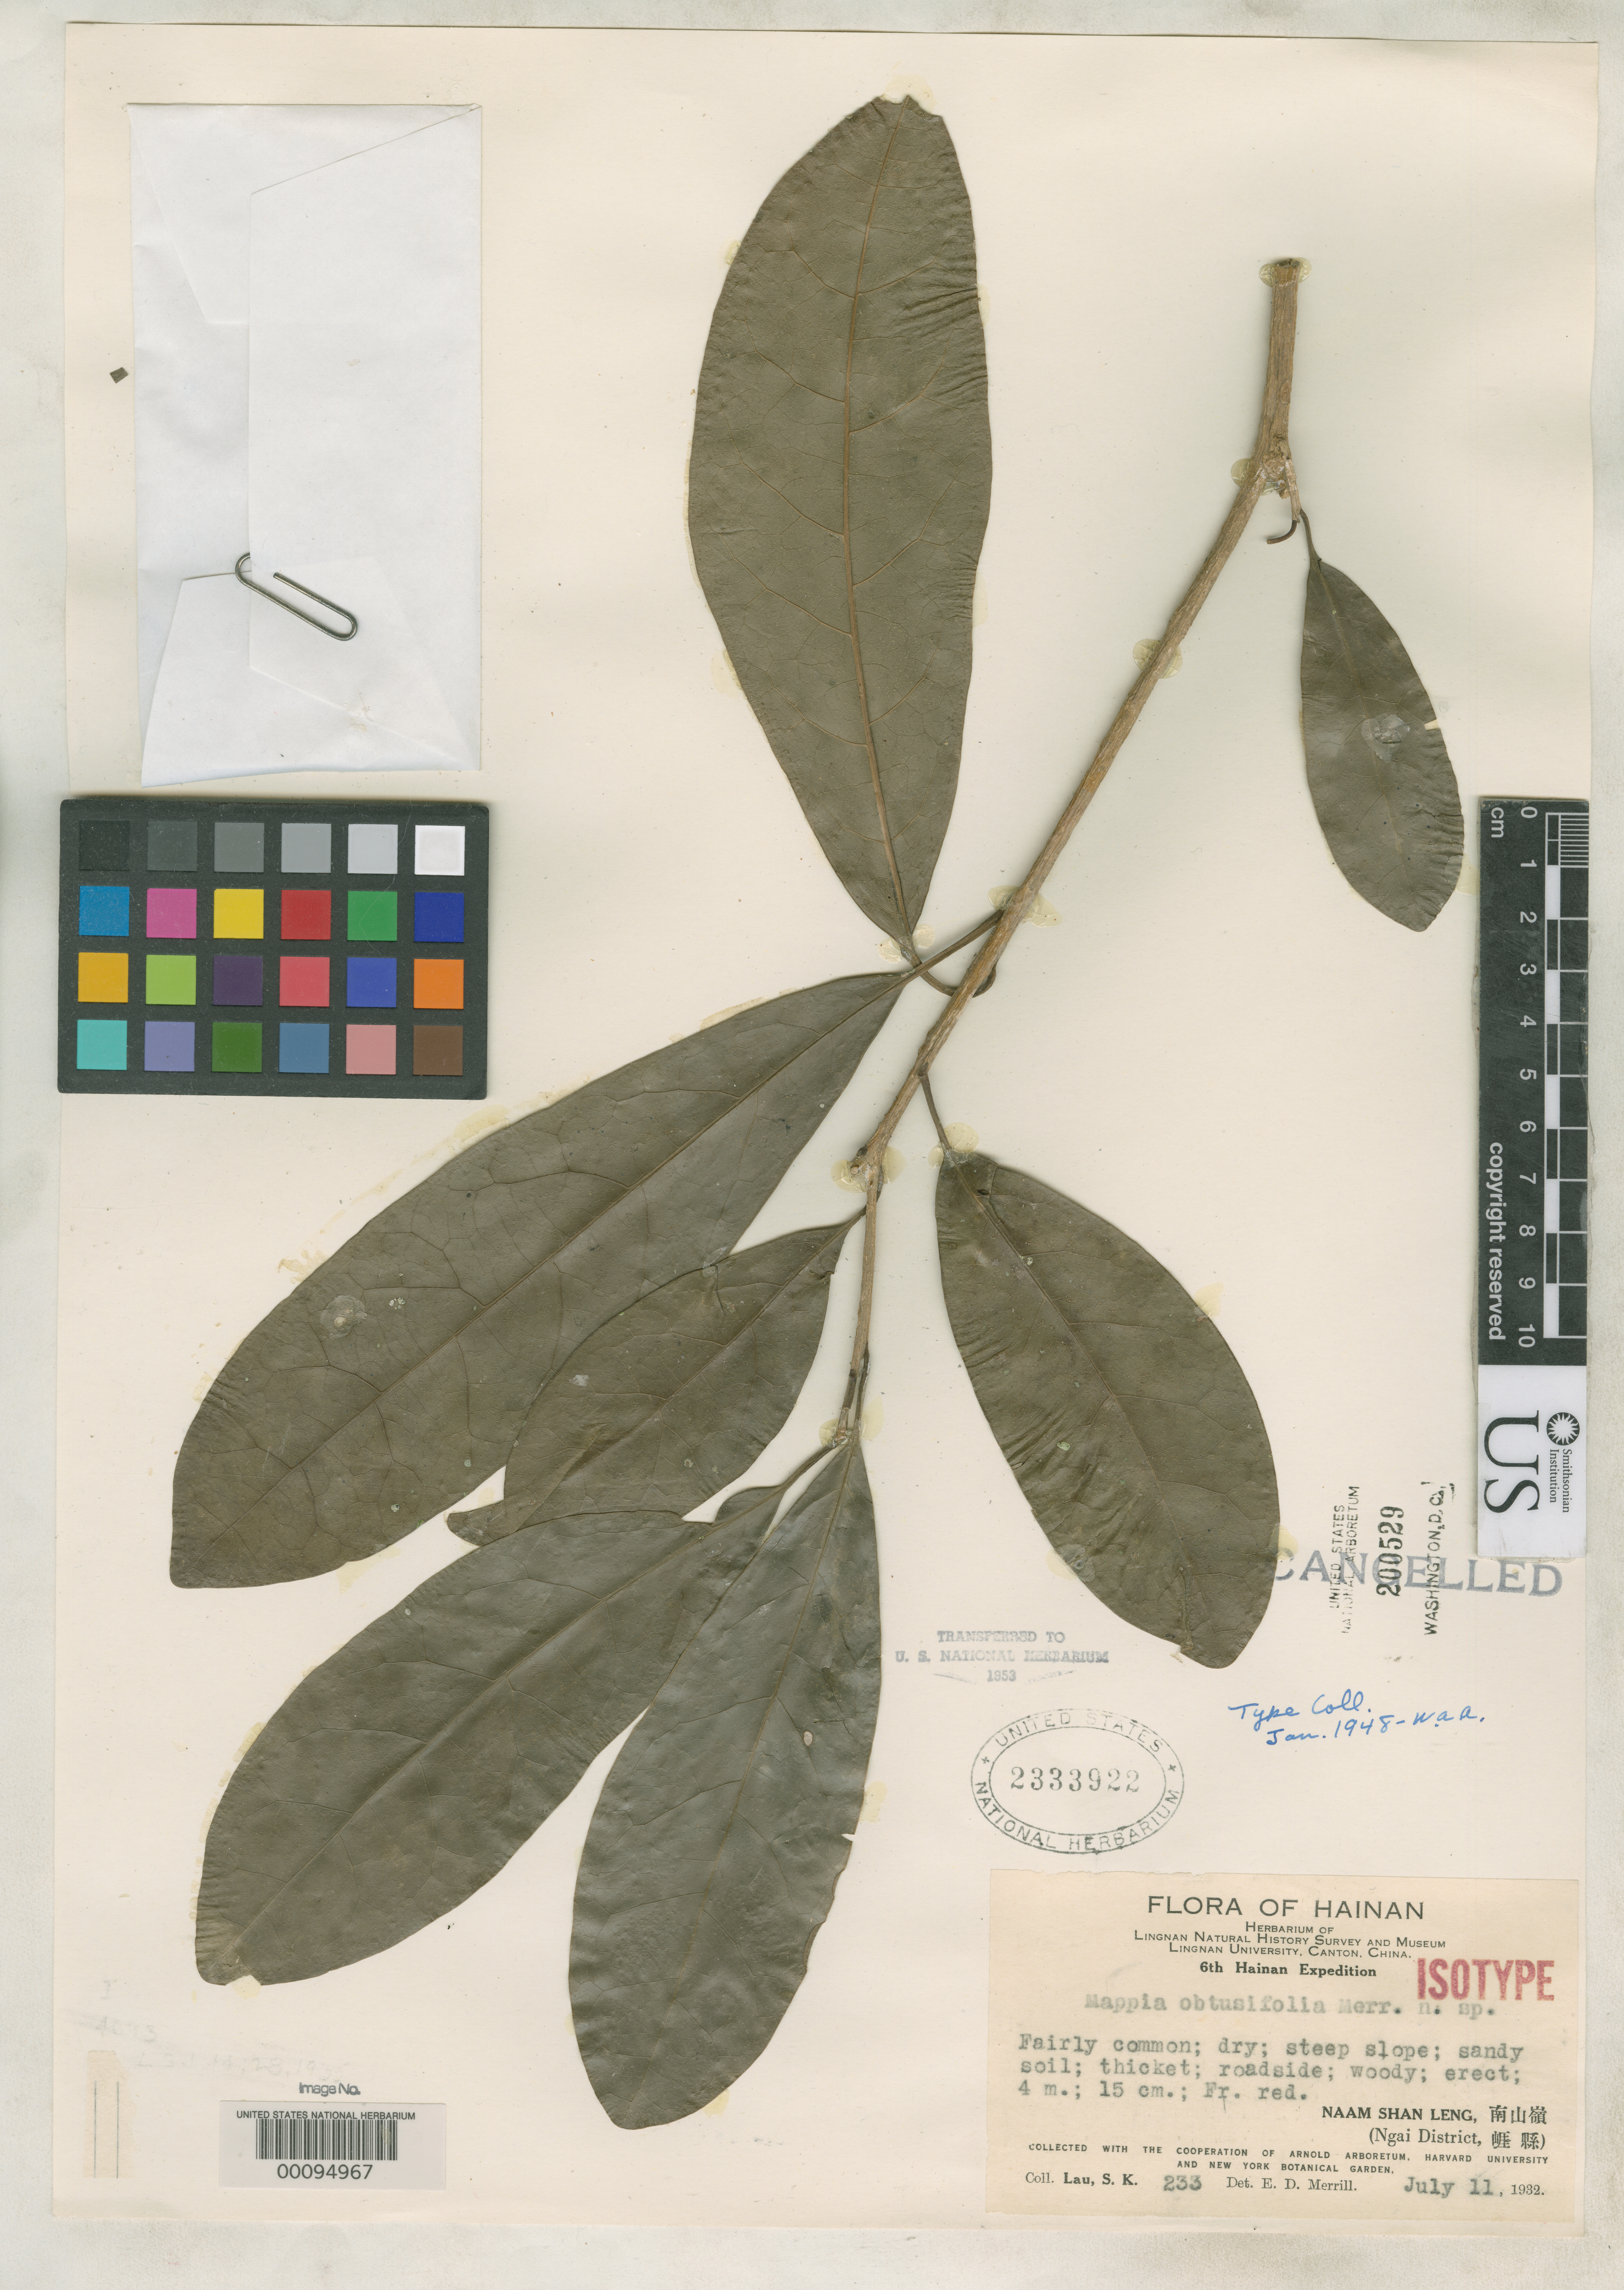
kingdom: Plantae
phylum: Tracheophyta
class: Magnoliopsida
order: Icacinales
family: Icacinaceae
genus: Mappia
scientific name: Mappia obtusifolia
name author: Merr.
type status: Isotype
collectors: S. K. Lau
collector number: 233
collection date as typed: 11 Jul 1932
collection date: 1932-07-11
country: China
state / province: Hainan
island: Hainan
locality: Naam Shan Leng (Ngai District).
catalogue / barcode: US 2333922